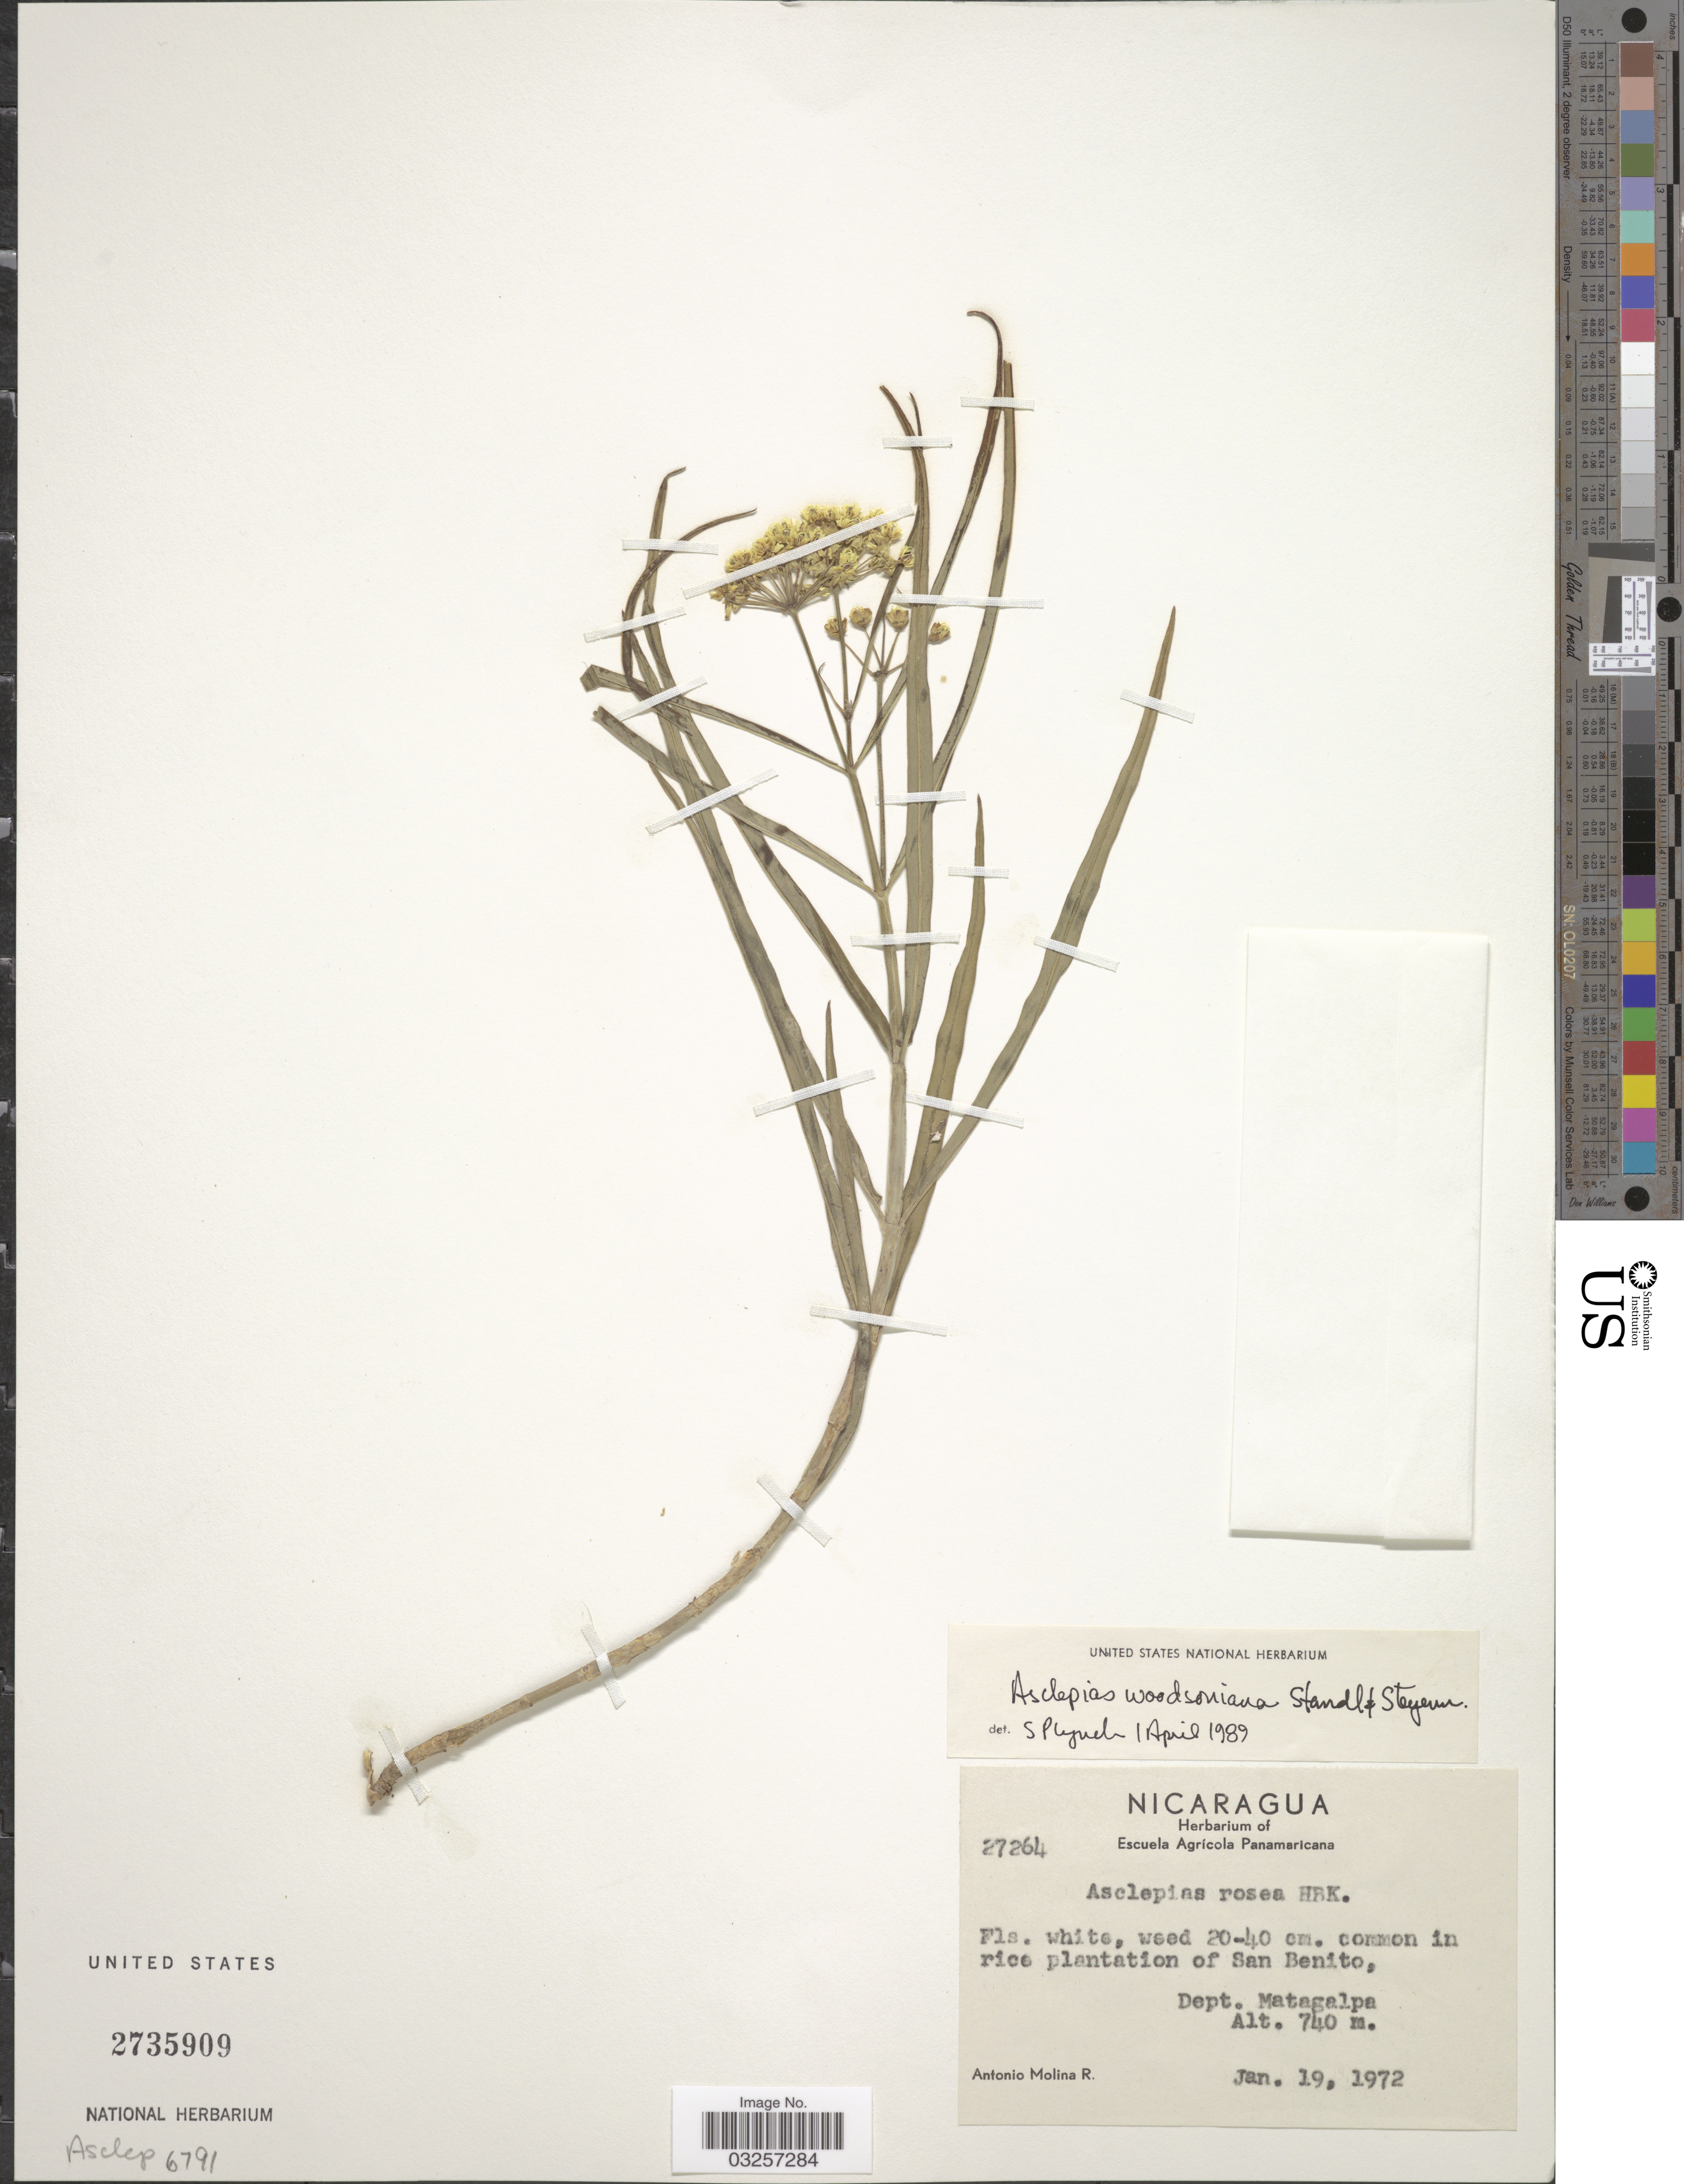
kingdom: Plantae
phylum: Tracheophyta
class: Magnoliopsida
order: Gentianales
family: Apocynaceae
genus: Asclepias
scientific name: Asclepias woodsoniana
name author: Standl. & Steyerm.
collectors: A. Molina R.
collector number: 27264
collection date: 1972-01-19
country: Nicaragua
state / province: Matagalpa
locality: Rice plantation of San Benito, Dept. Matagalpa.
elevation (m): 740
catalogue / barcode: US 2735909